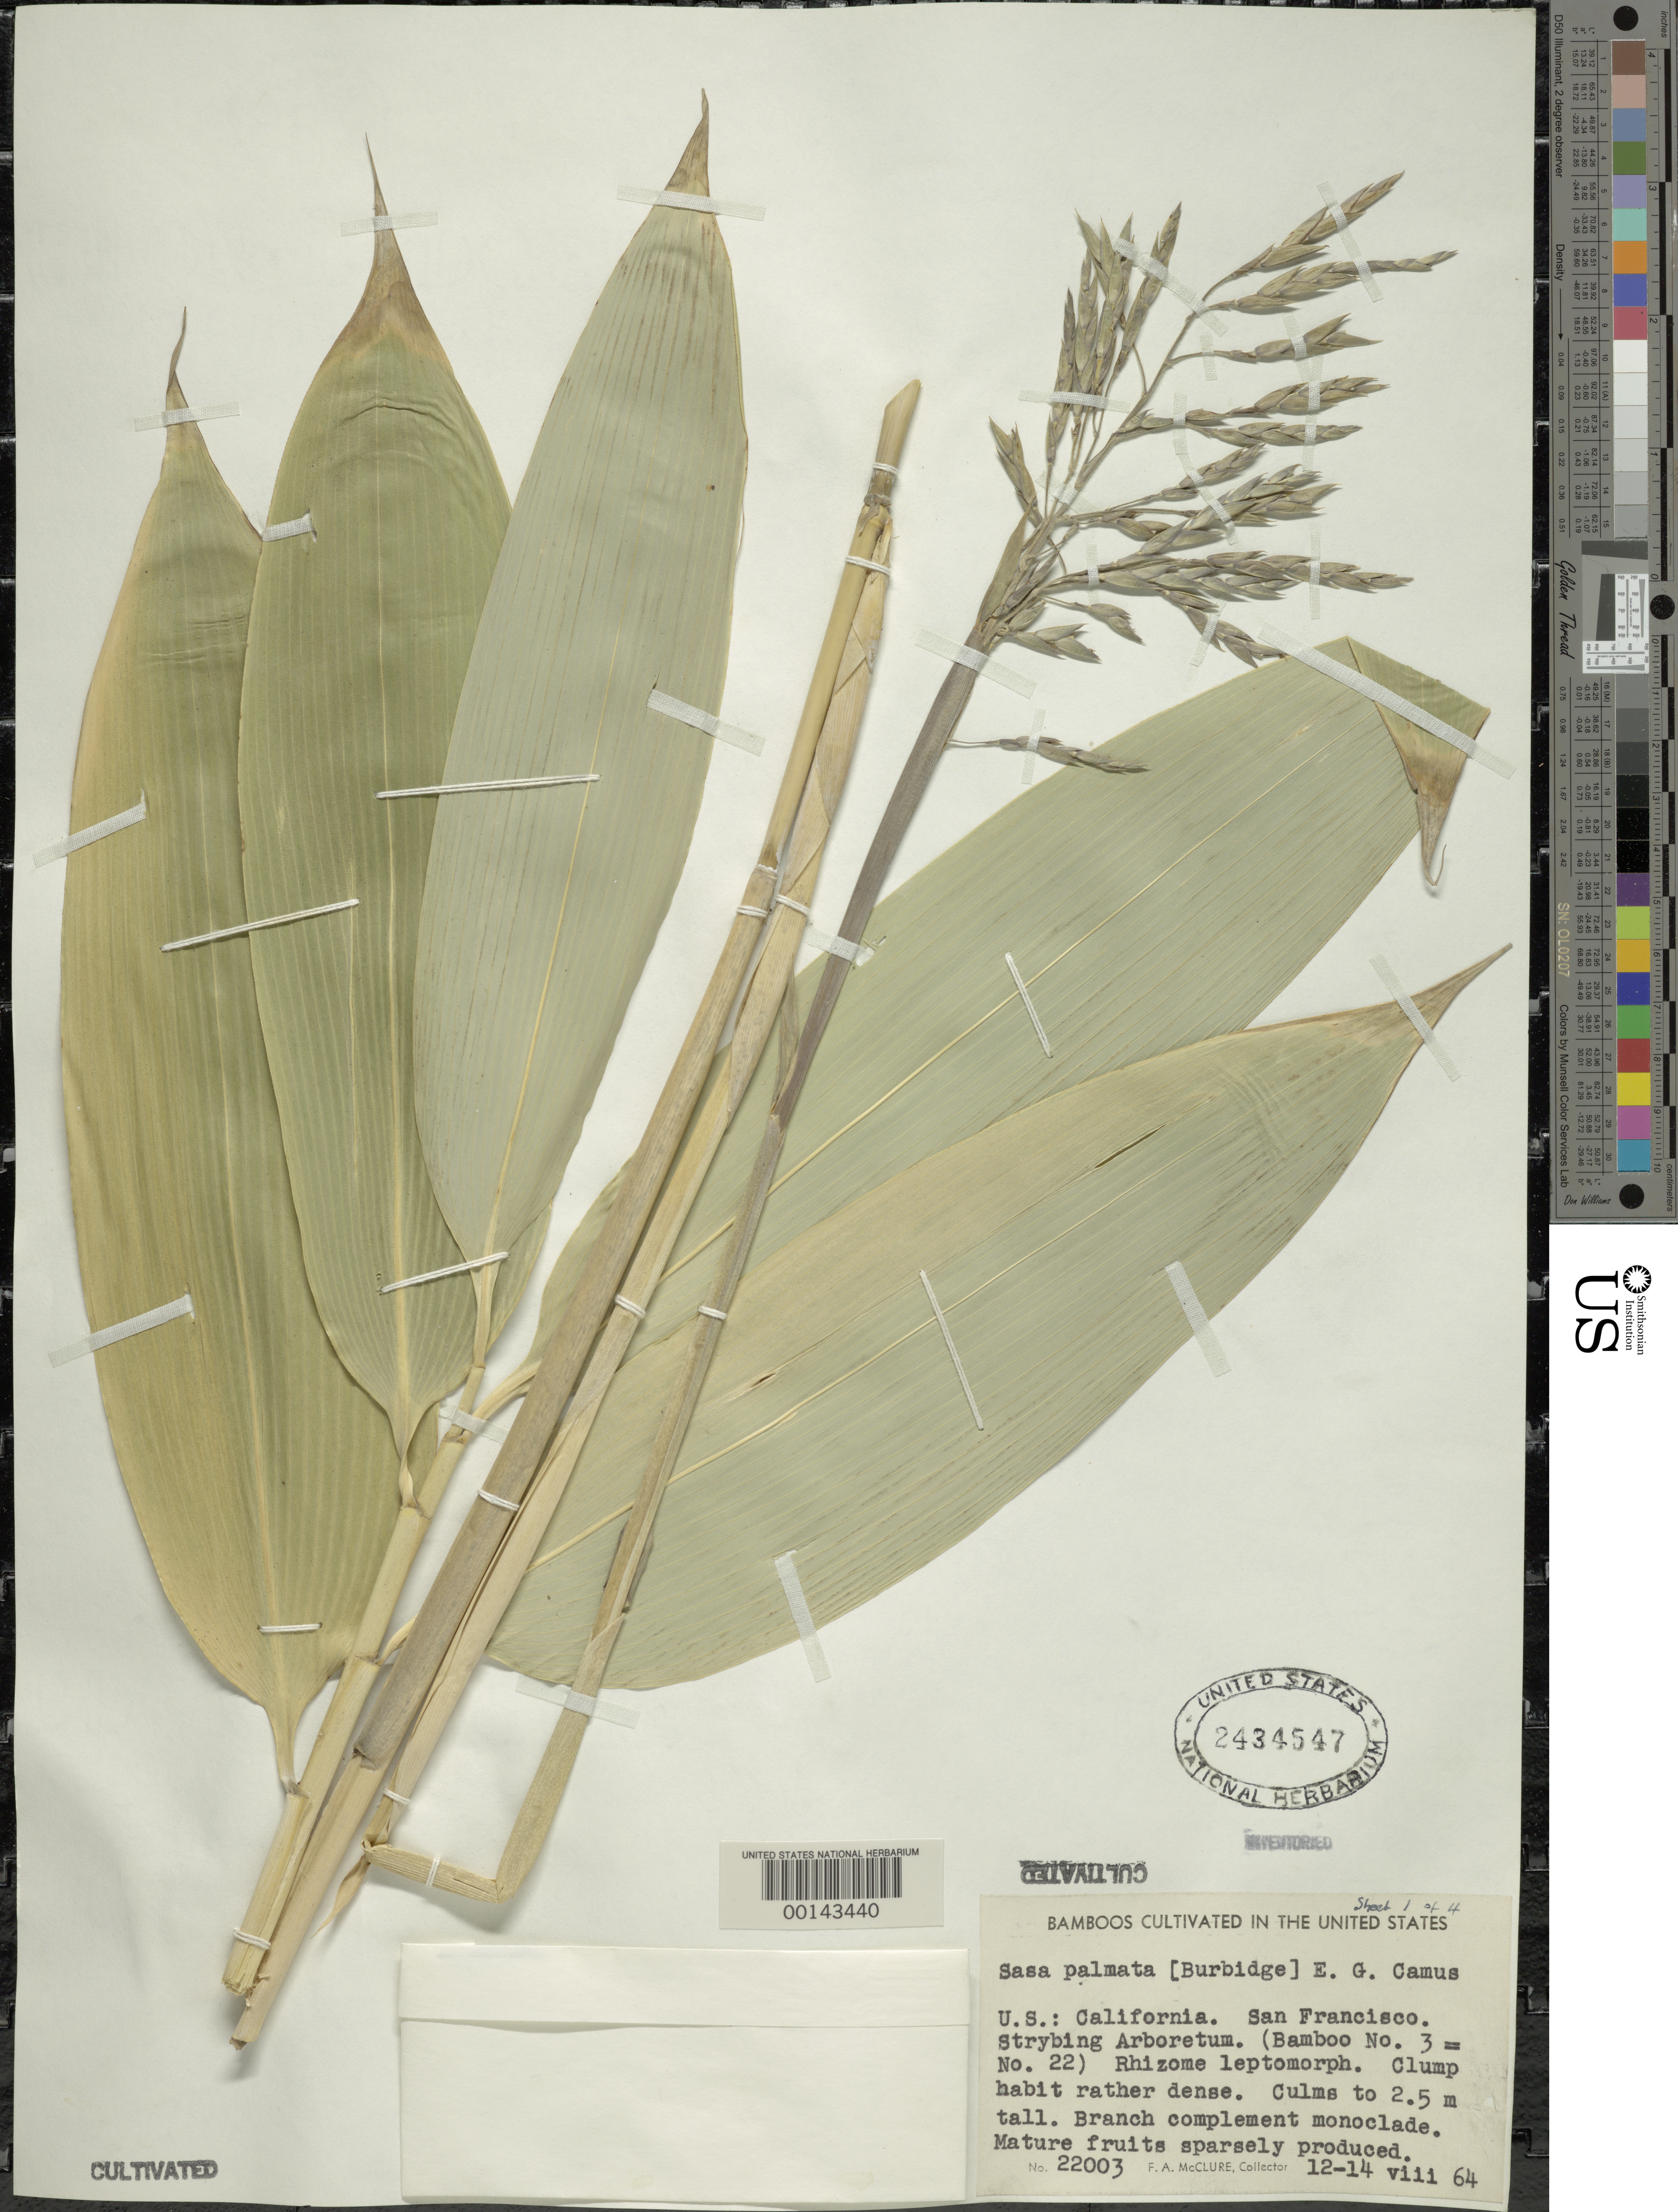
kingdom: Plantae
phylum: Tracheophyta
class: Liliopsida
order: Poales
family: Poaceae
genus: Sasa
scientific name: Sasa palmata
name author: (hort. ex Burb.) E.G. Camus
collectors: F. A. McClure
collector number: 22003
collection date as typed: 12 Aug 1964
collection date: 1964-08-12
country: United States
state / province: California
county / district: San Francisco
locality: San francisco, strybing arboretum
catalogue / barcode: US 2434547